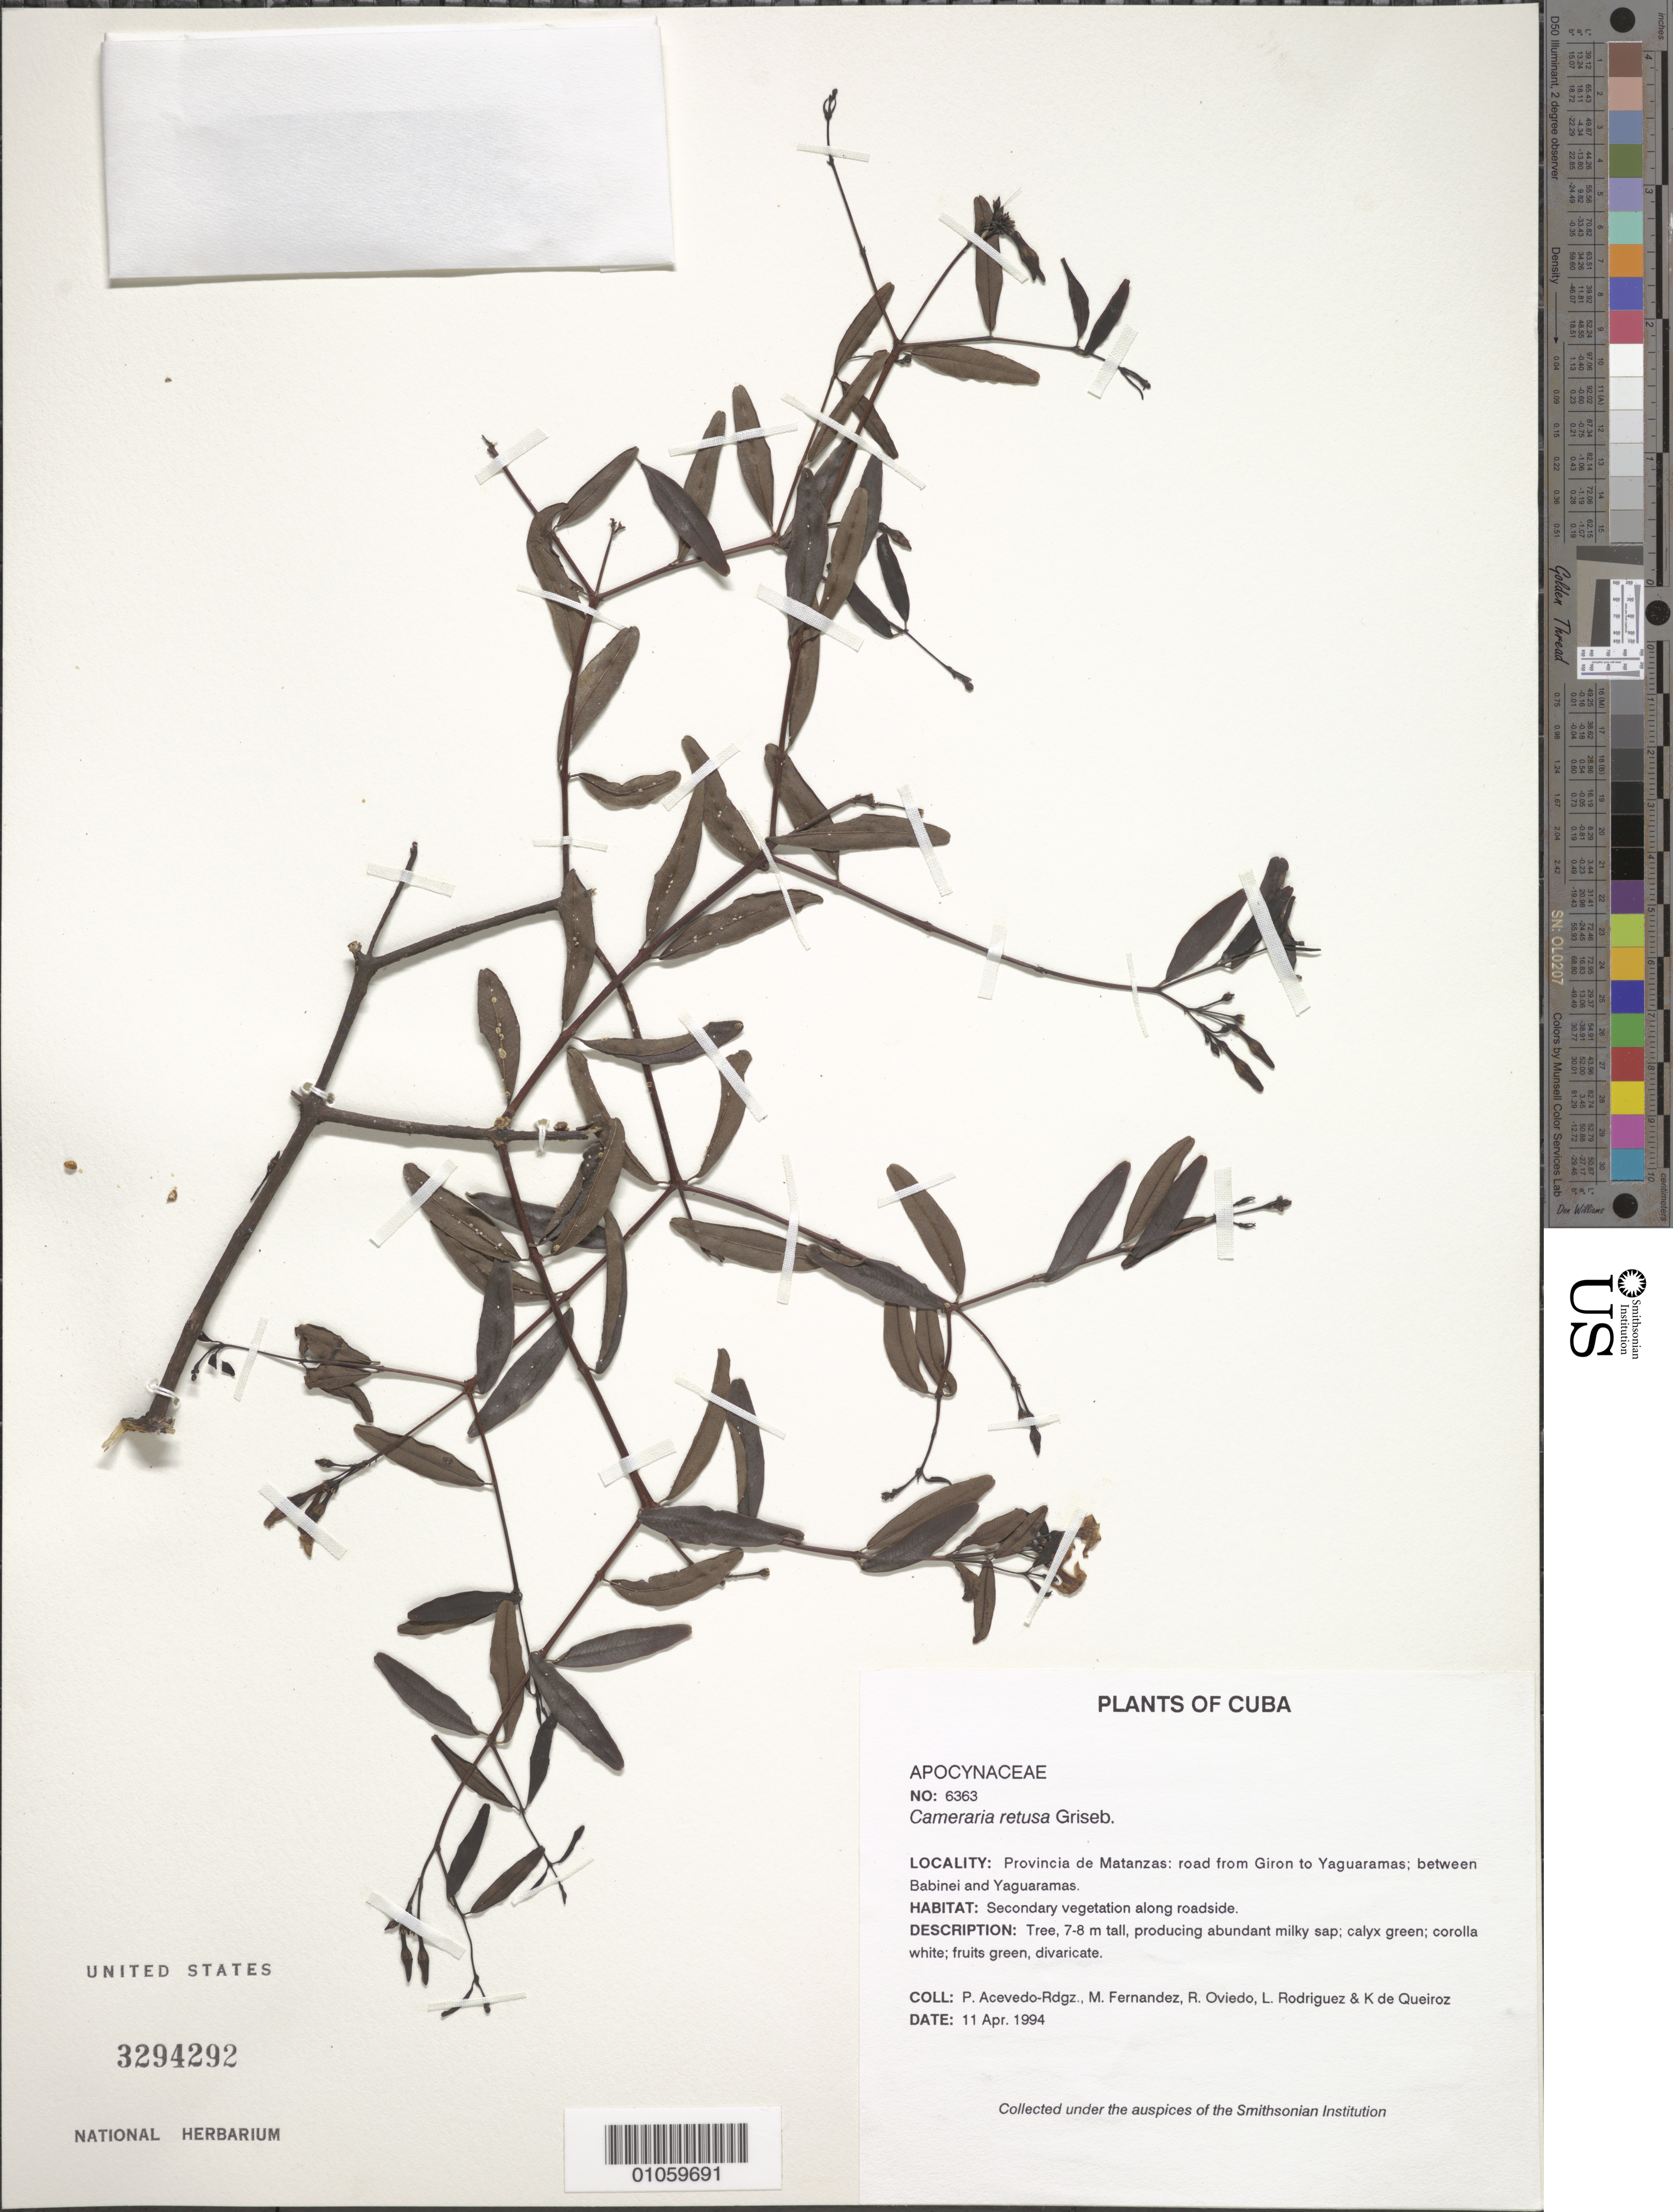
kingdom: Plantae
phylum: Tracheophyta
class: Magnoliopsida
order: Gentianales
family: Apocynaceae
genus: Cameraria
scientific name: Cameraria retusa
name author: Griseb.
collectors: P. Acevedo-Rodr., M. Fernández, R. Oviedo, L. Rodriguez & K. De Queiroz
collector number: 6363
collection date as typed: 11 Apr 1994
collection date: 1994-04-11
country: Cuba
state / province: Matanzas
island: Cuba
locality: Road from Giron to Yaguaramas; between Babinei and Yaguaramas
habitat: Along Road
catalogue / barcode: US 3294292